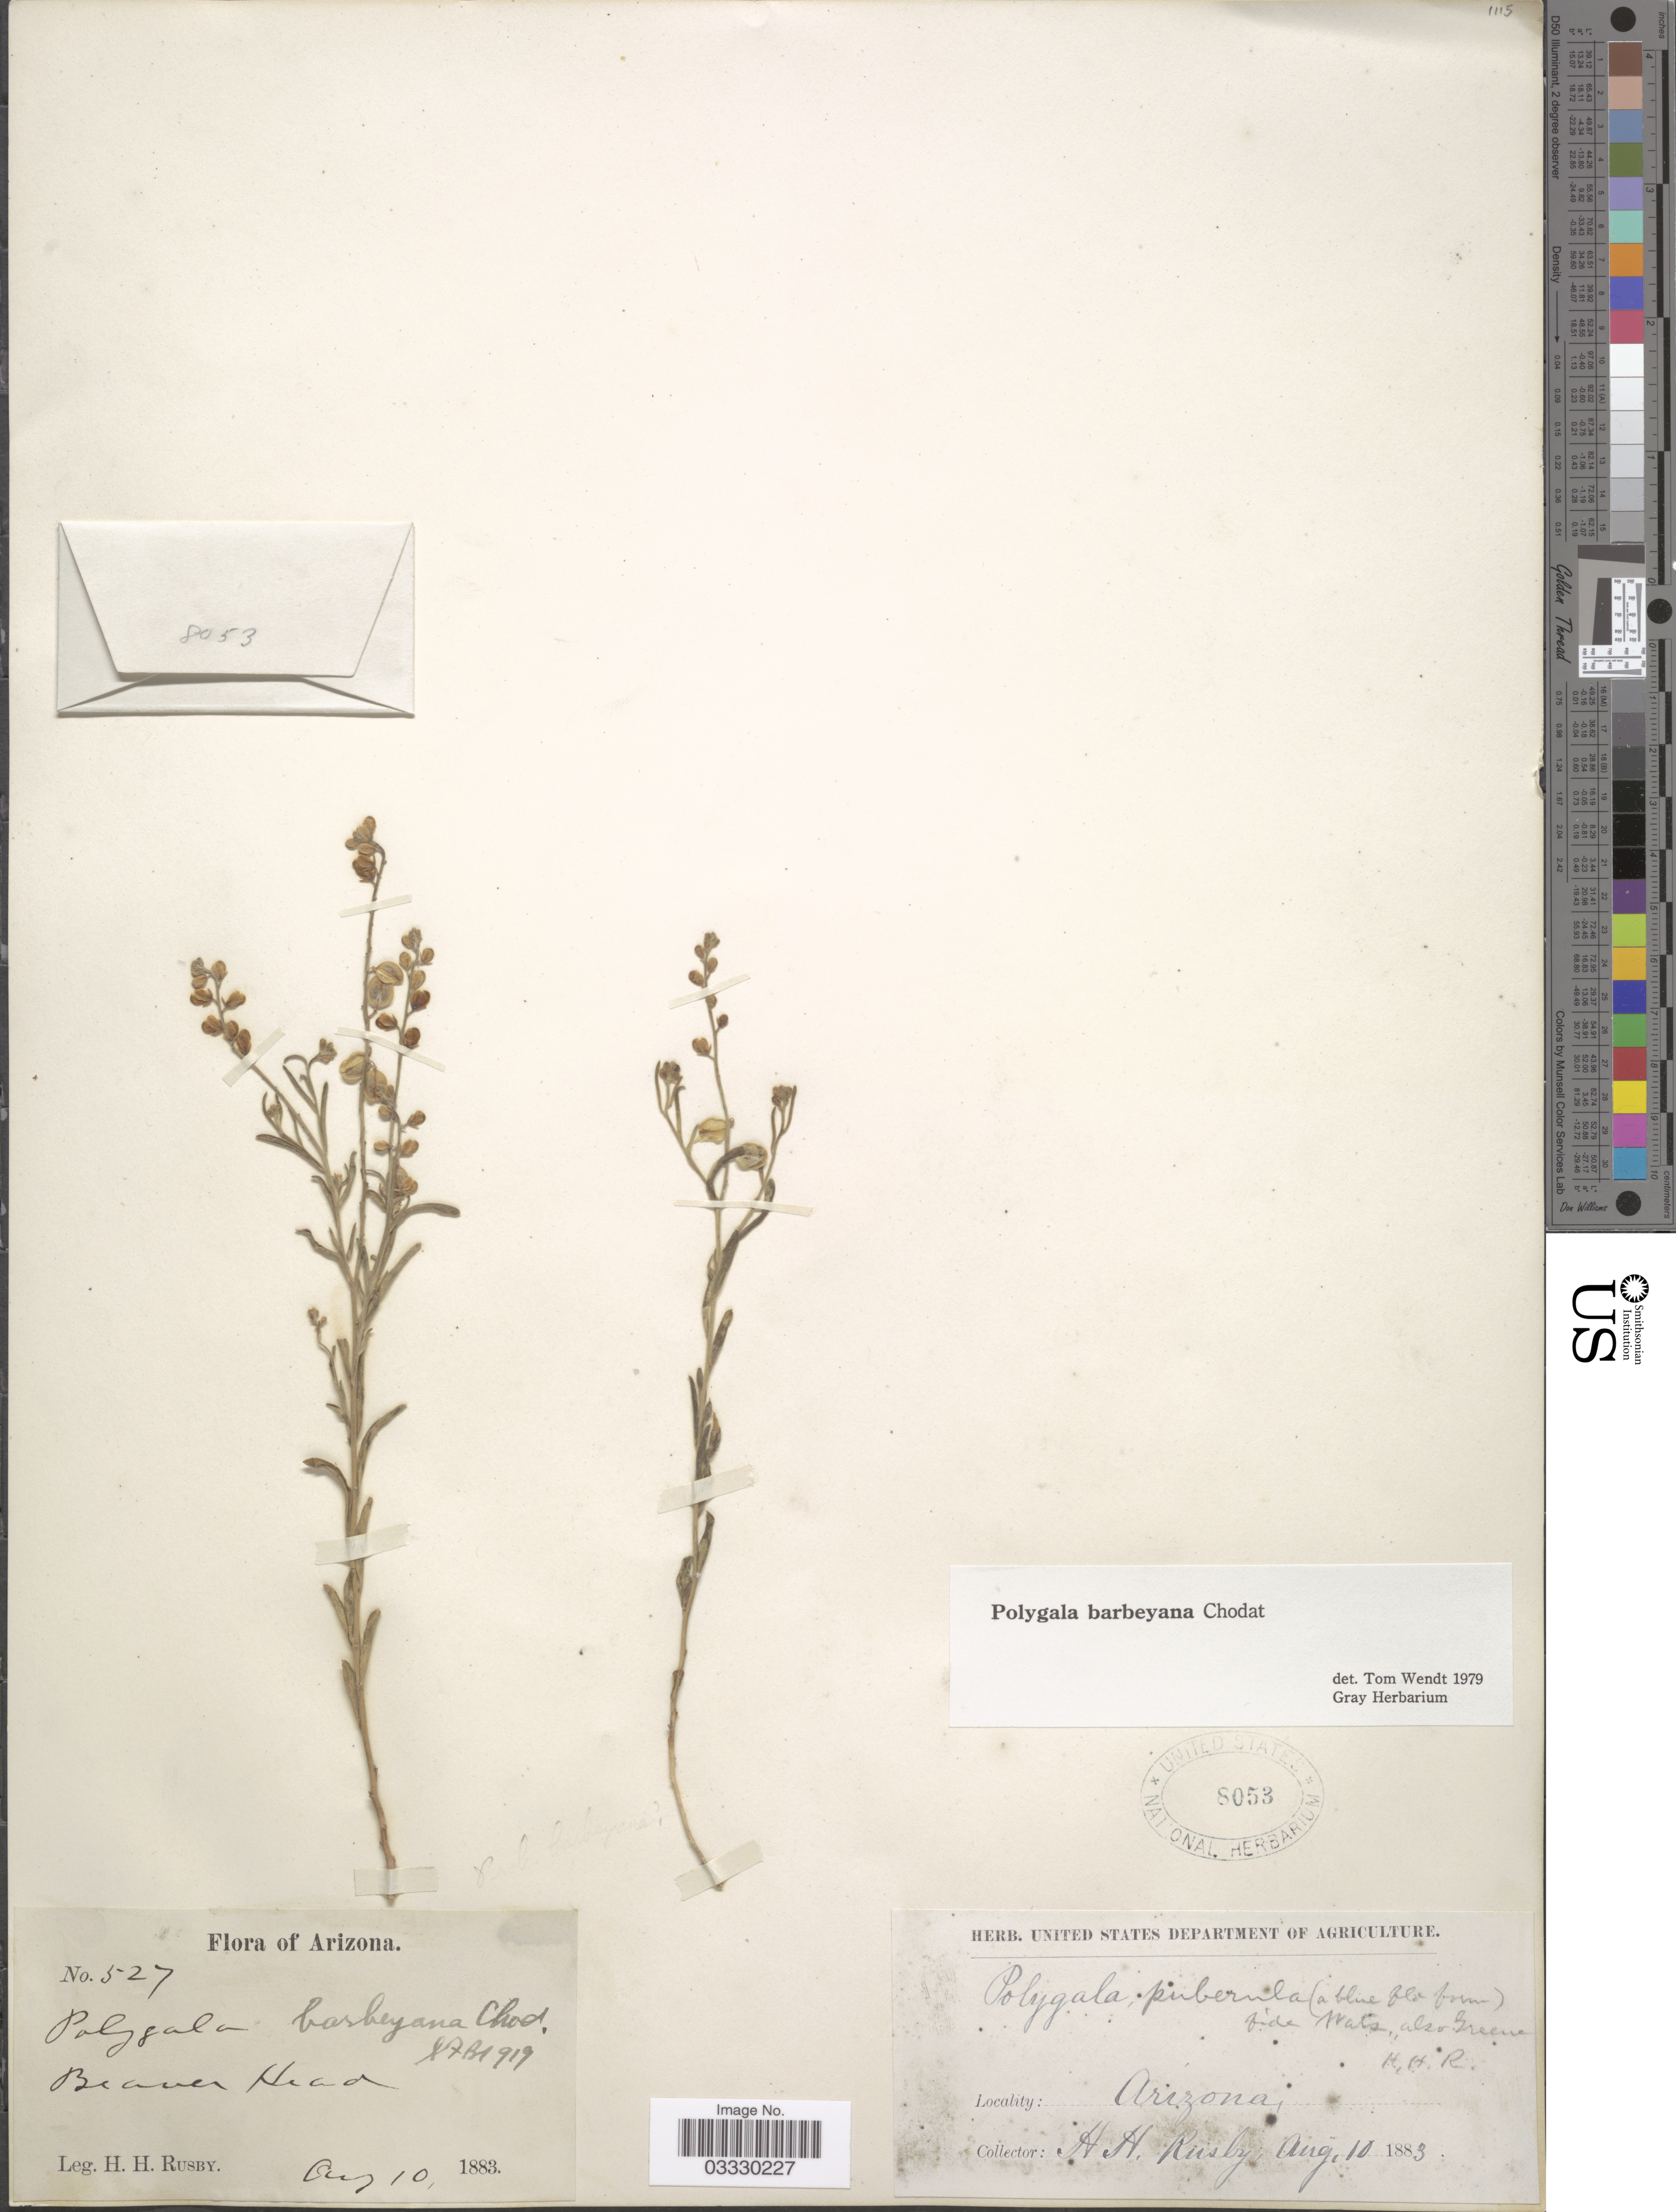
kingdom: Plantae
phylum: Tracheophyta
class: Magnoliopsida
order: Fabales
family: Polygalaceae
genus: Hebecarpa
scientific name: Hebecarpa barbeyana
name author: (Chodat) J.R. Abbott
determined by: Strong, Mark T., (BOT), Smithsonian Institution - National Museum of Natural History (UNITED STATES)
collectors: H. H. Rusby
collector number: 527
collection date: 1883-08-10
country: United States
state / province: Arizona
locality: Beaver Head.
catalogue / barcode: US 8053